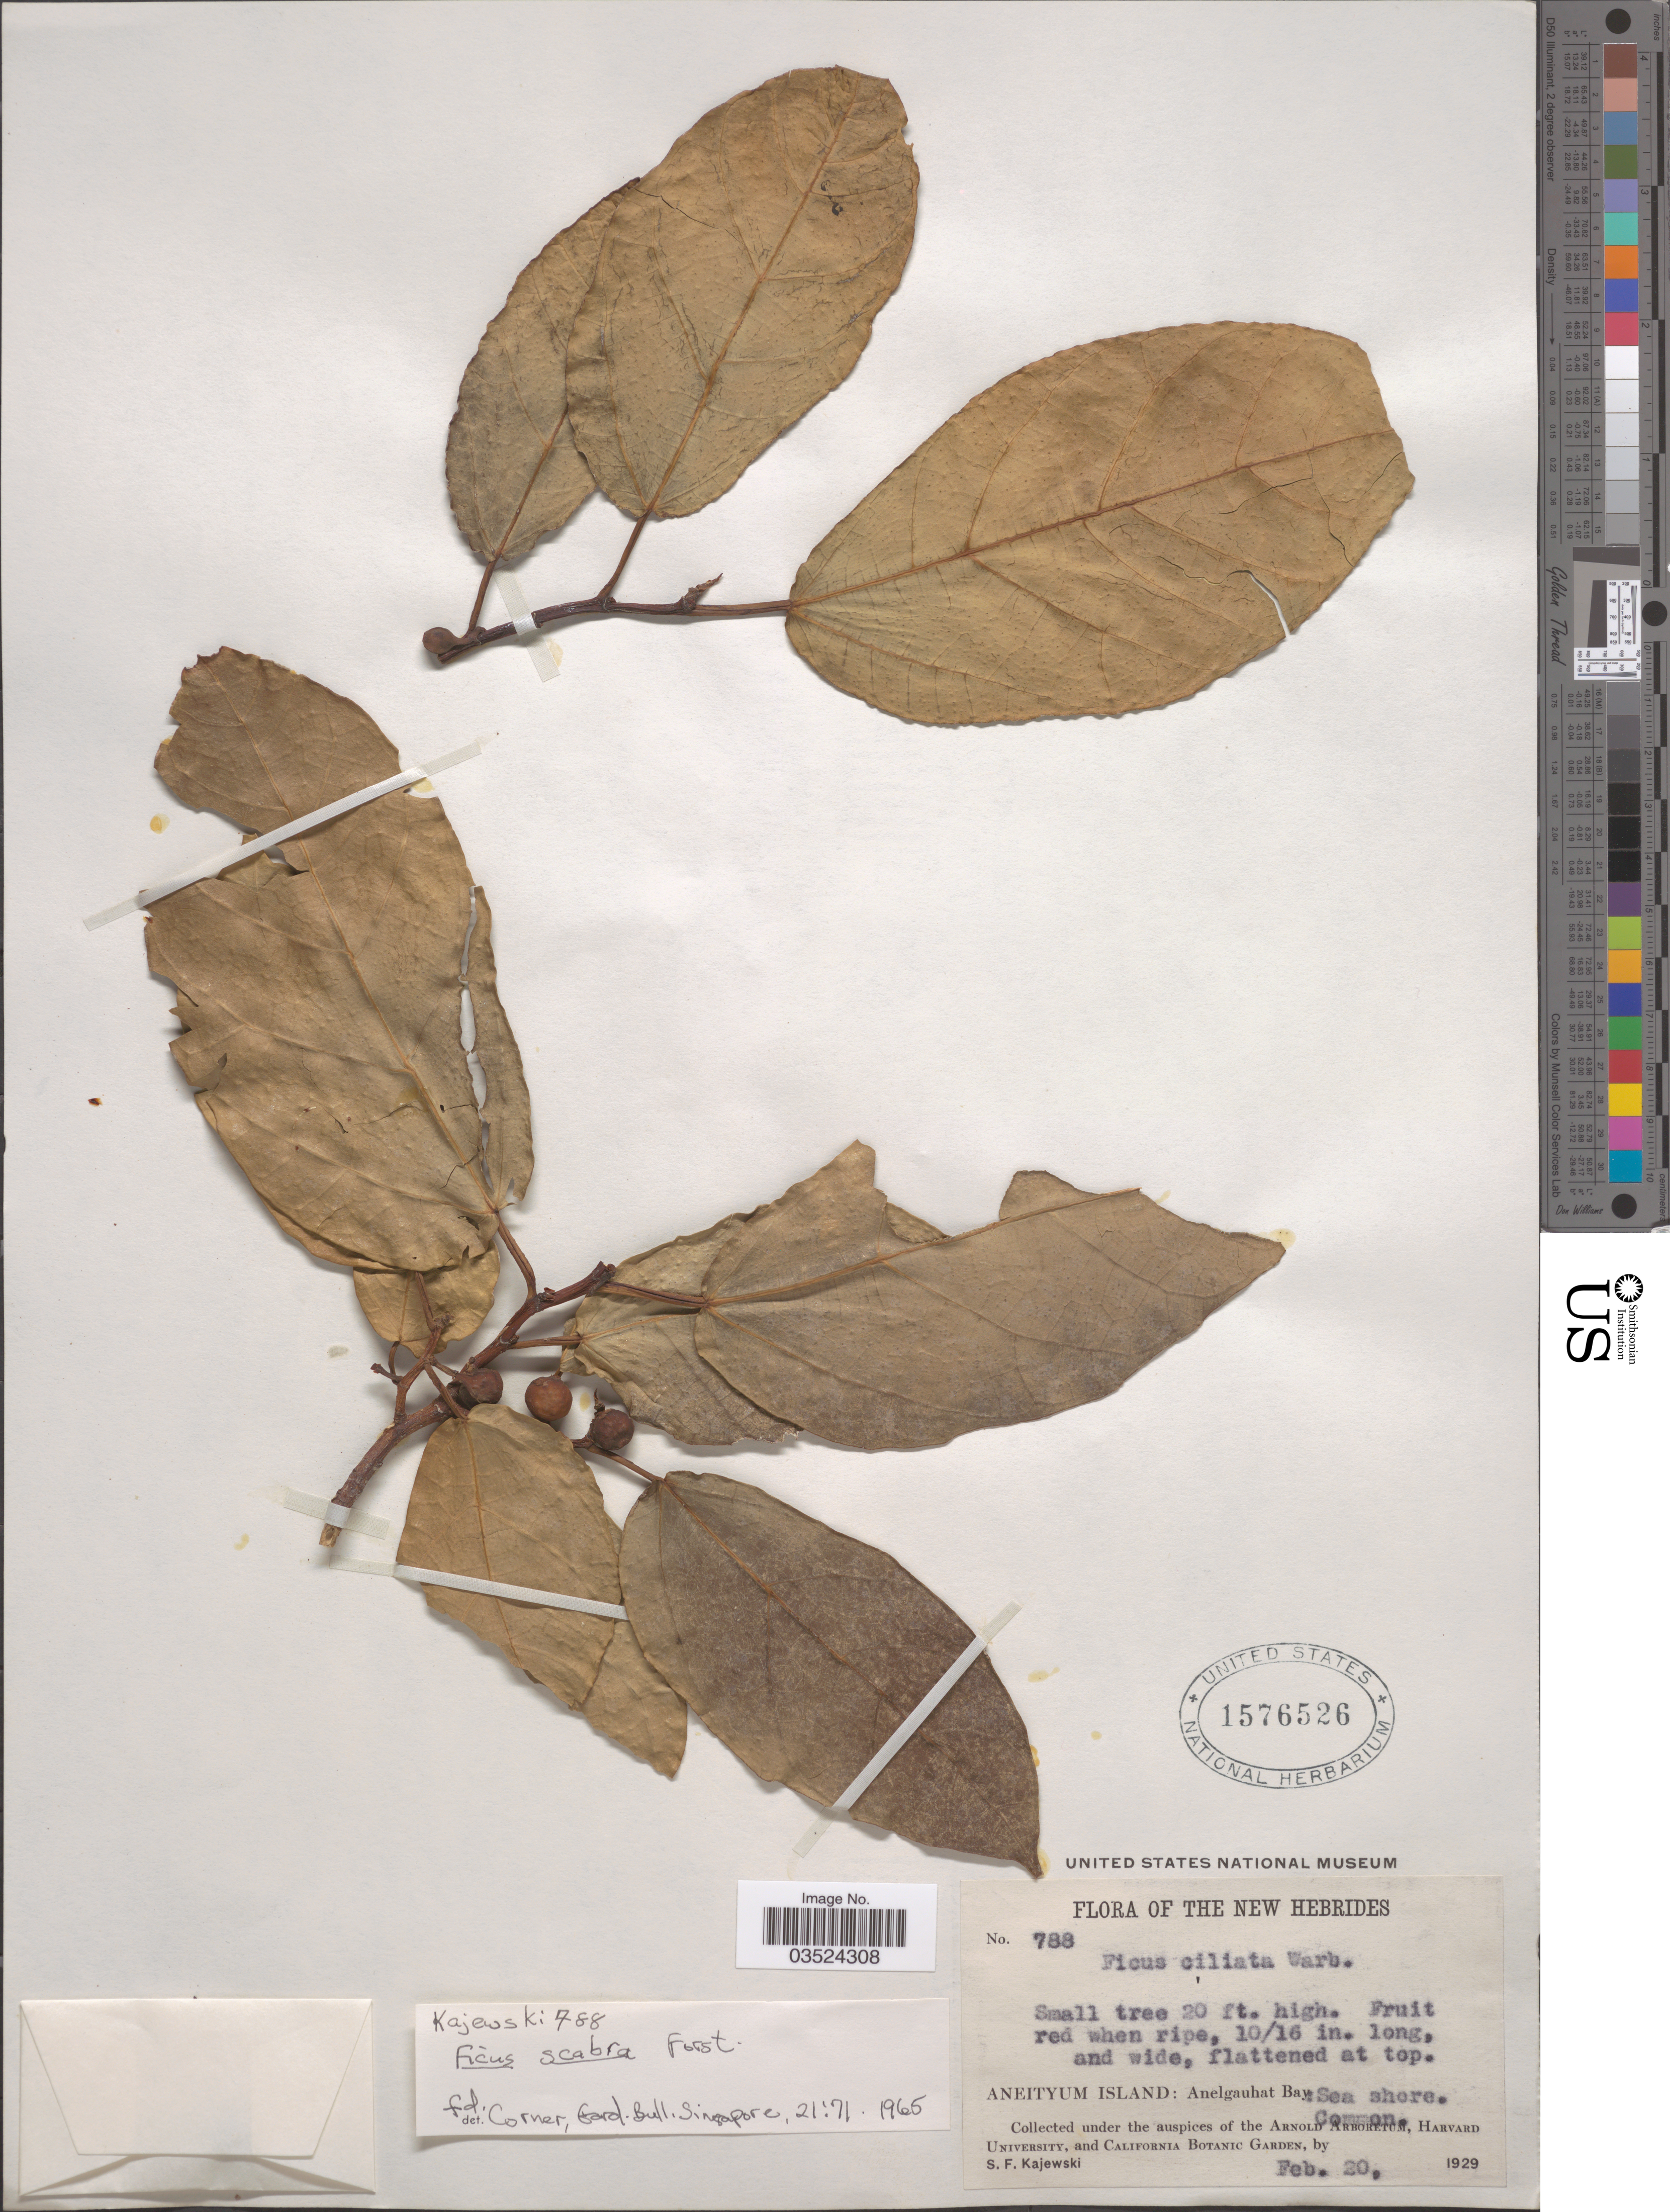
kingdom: Plantae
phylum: Tracheophyta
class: Magnoliopsida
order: Rosales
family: Moraceae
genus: Ficus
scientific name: Ficus scabra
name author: G. Forst.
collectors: S. Kajewski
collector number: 788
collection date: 1929-02-20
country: Vanuatu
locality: The New Hebrides. Aneityum Island: Anelgauhat Bay.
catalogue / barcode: US 1576526